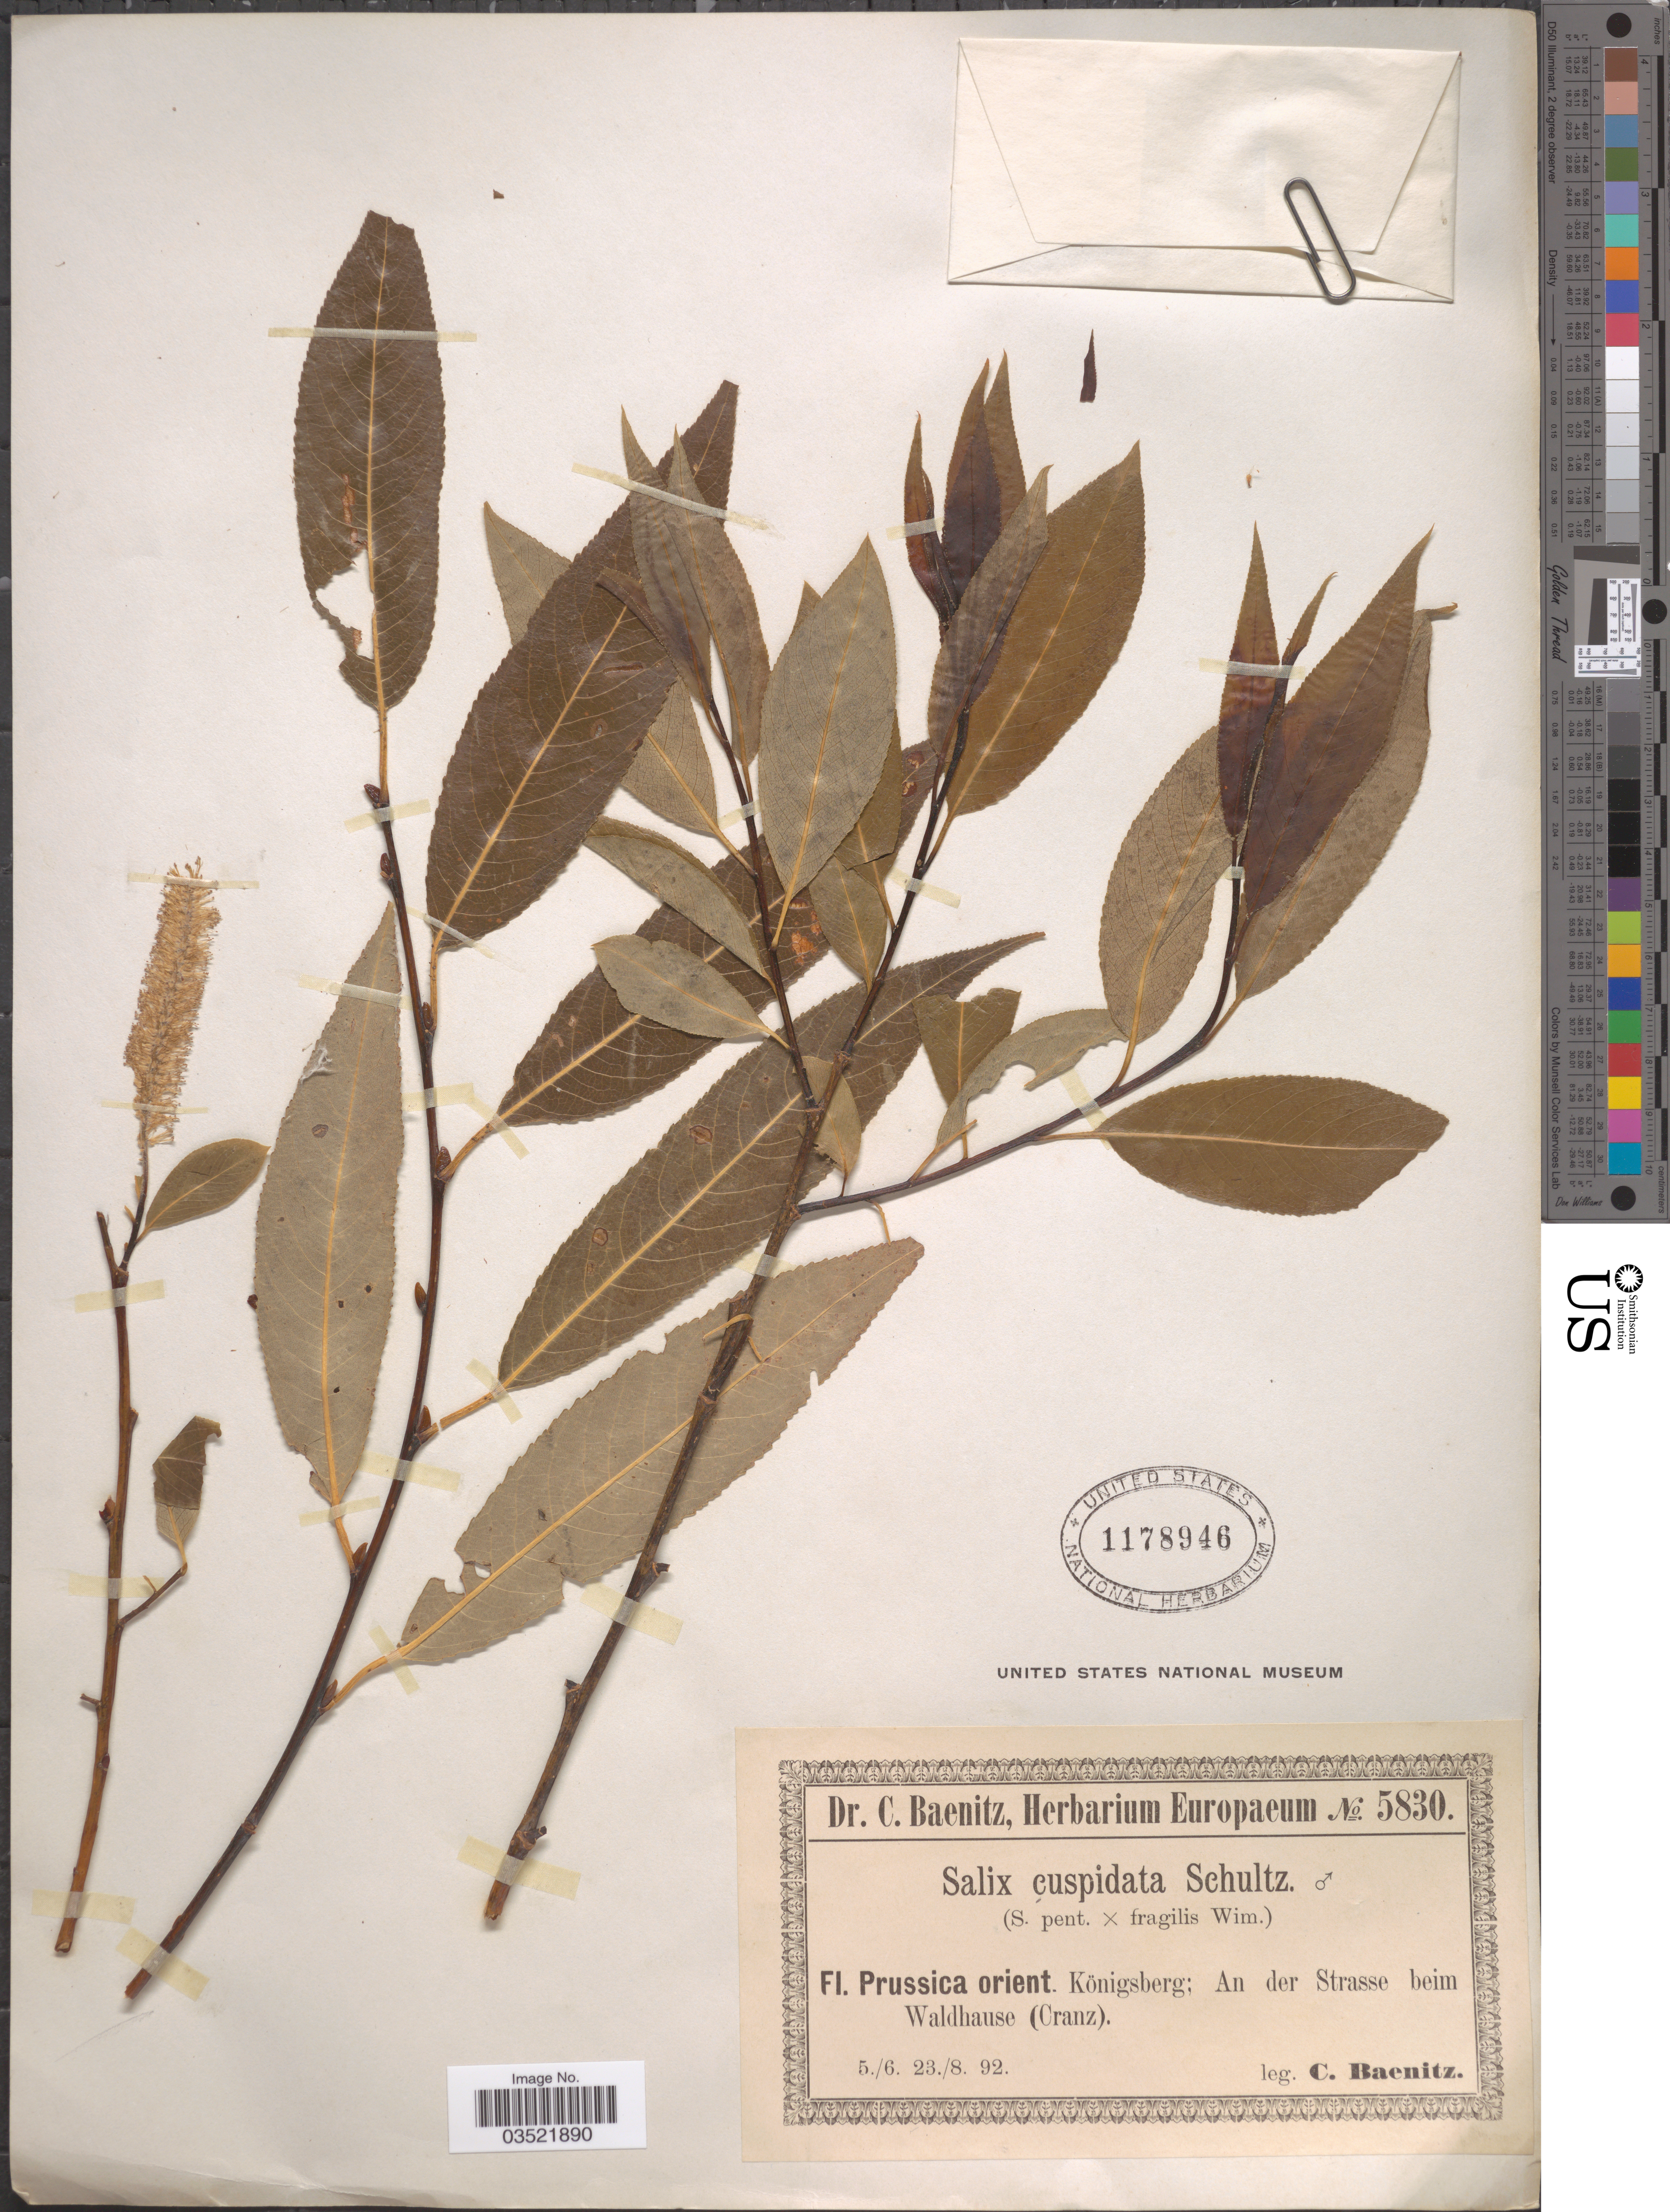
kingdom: Plantae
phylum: Tracheophyta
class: Magnoliopsida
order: Malpighiales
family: Salicaceae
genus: Salix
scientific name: Salix cuspidata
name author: D. Don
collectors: C. G. Baenitz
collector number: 5830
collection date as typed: Transcribed d/m/y: 5/6/92 to 23/8/92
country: Russian Federation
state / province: Kaliningrad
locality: Prussica orient. Königsberg; An der Strasse beim Waldhause (Cranz).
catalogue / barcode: US 1178946